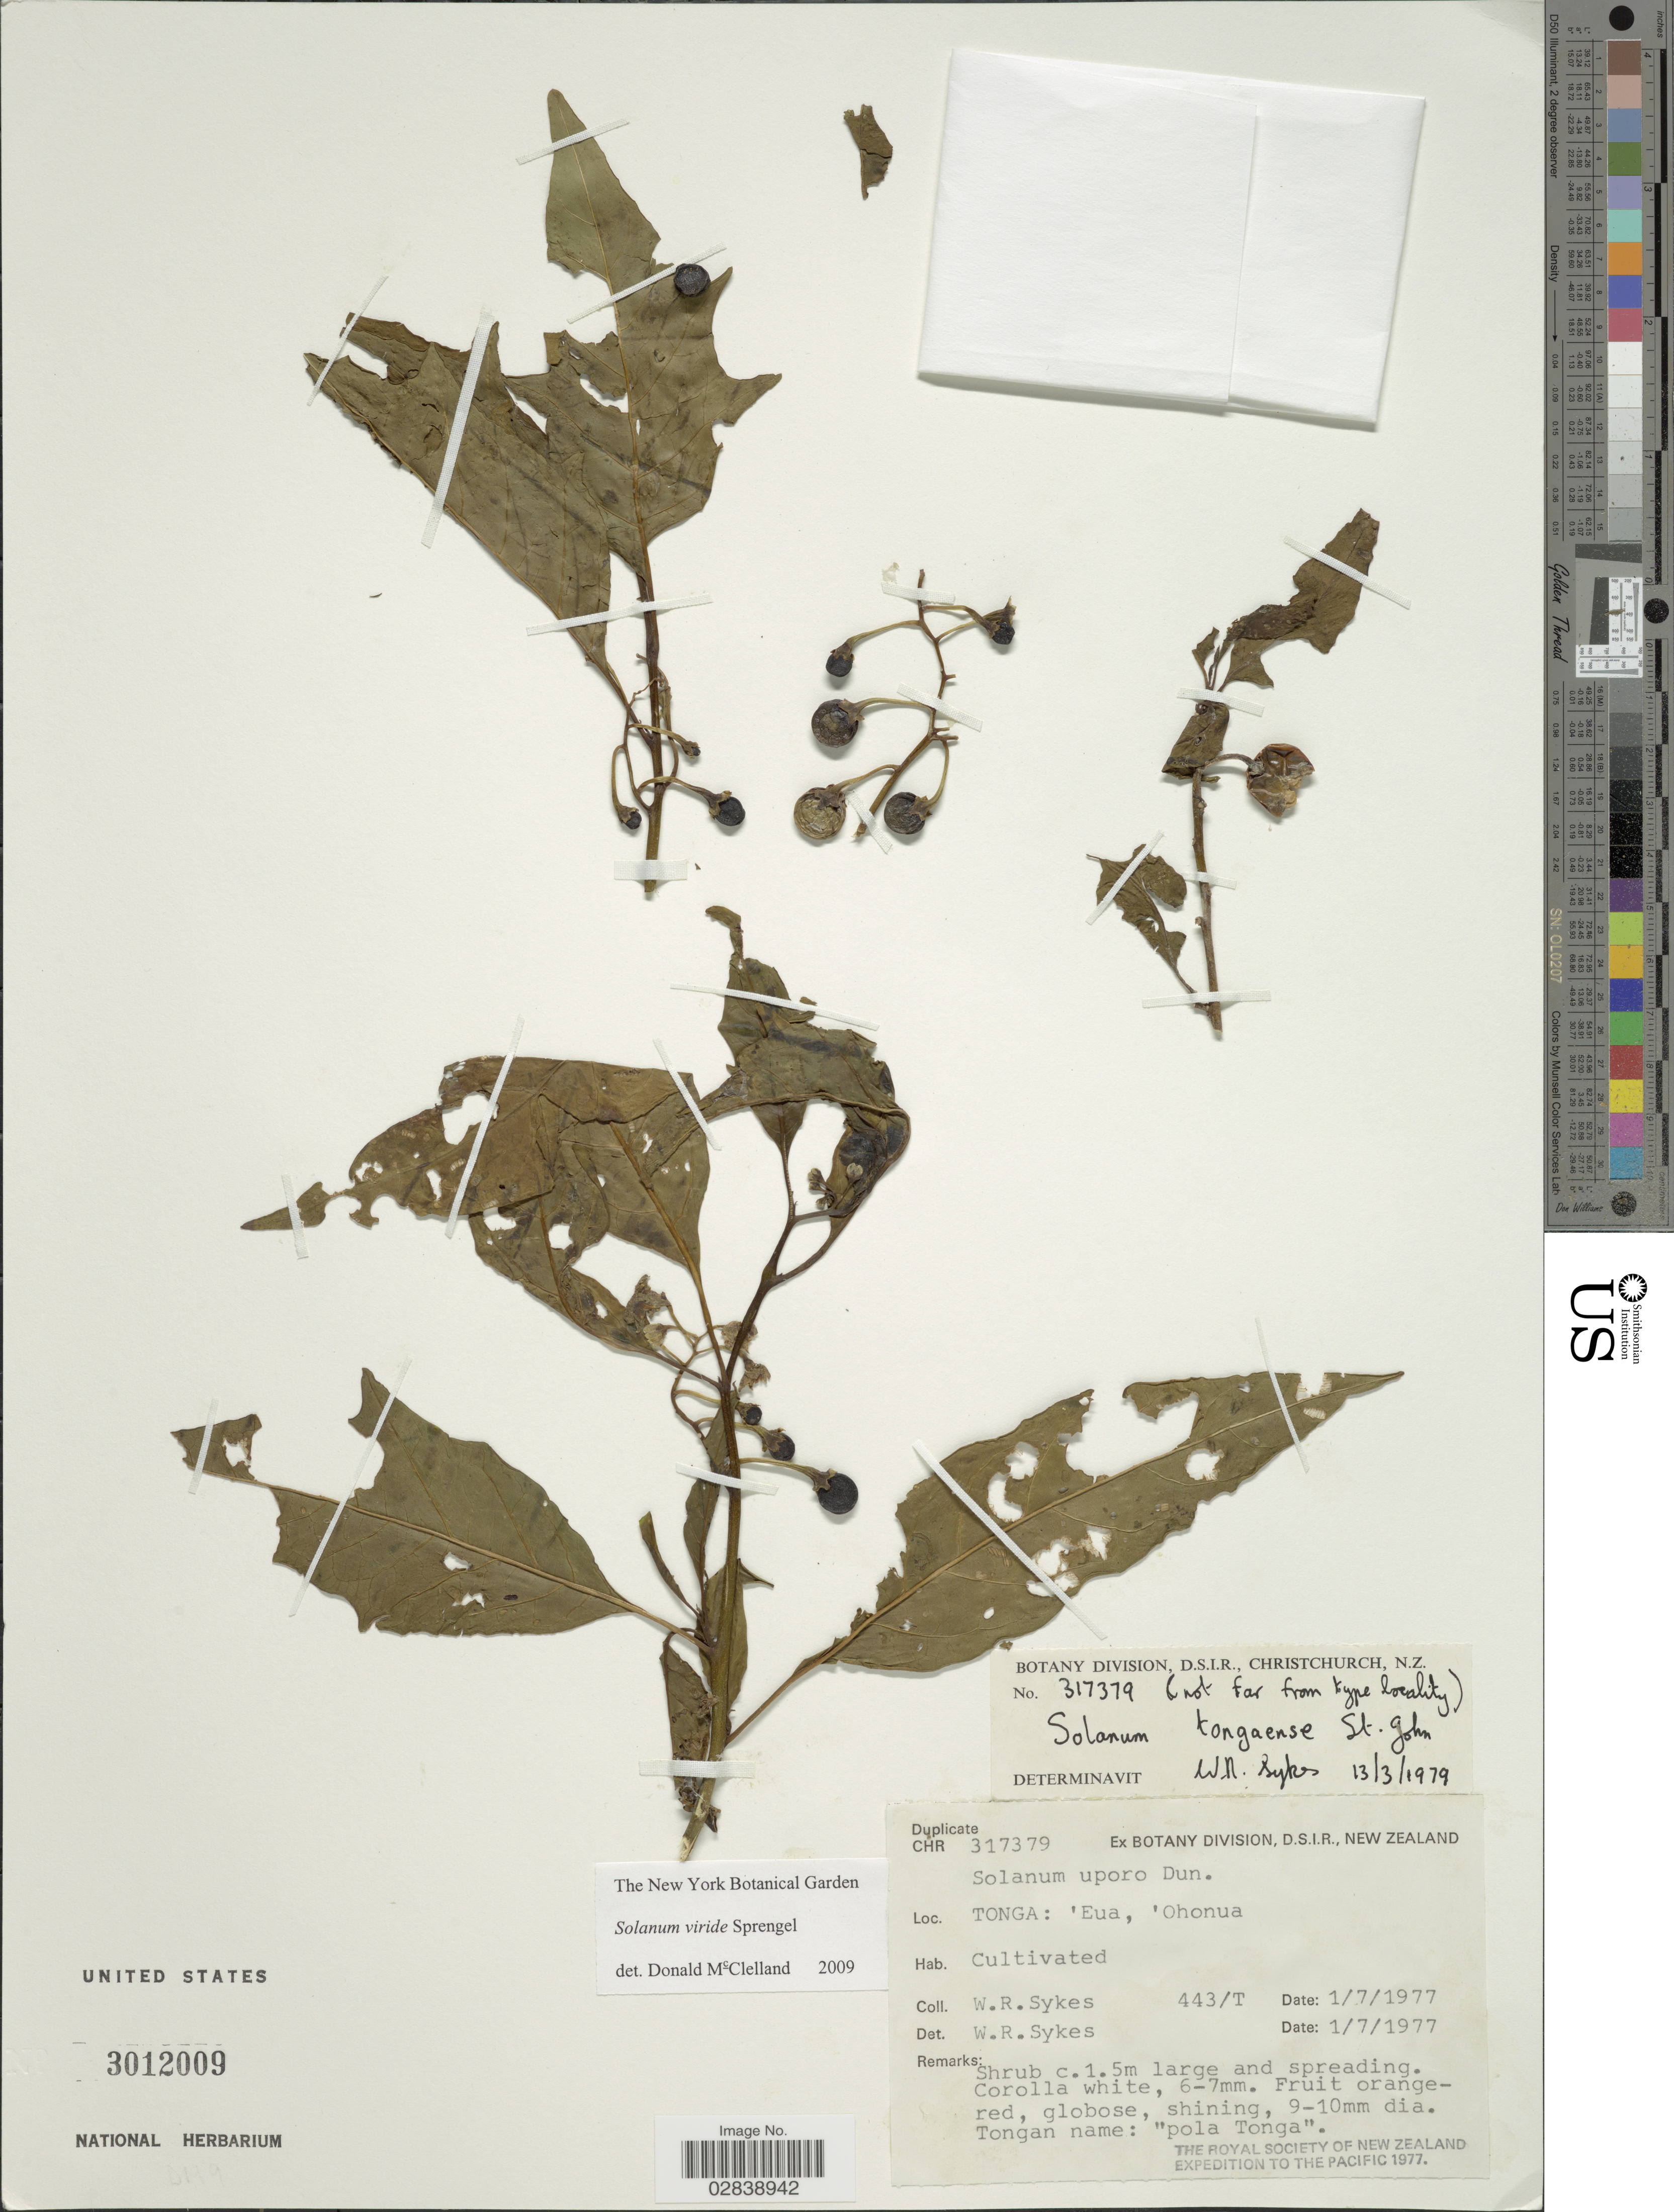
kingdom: Plantae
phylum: Tracheophyta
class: Magnoliopsida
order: Solanales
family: Solanaceae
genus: Solanum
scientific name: Solanum viride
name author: G. Forst. ex Spreng.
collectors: W. R. Sykes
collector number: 443/T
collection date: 1977-07-01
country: Tonga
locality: Tonga: 'Eua, Ohonua.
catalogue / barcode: US 3012009